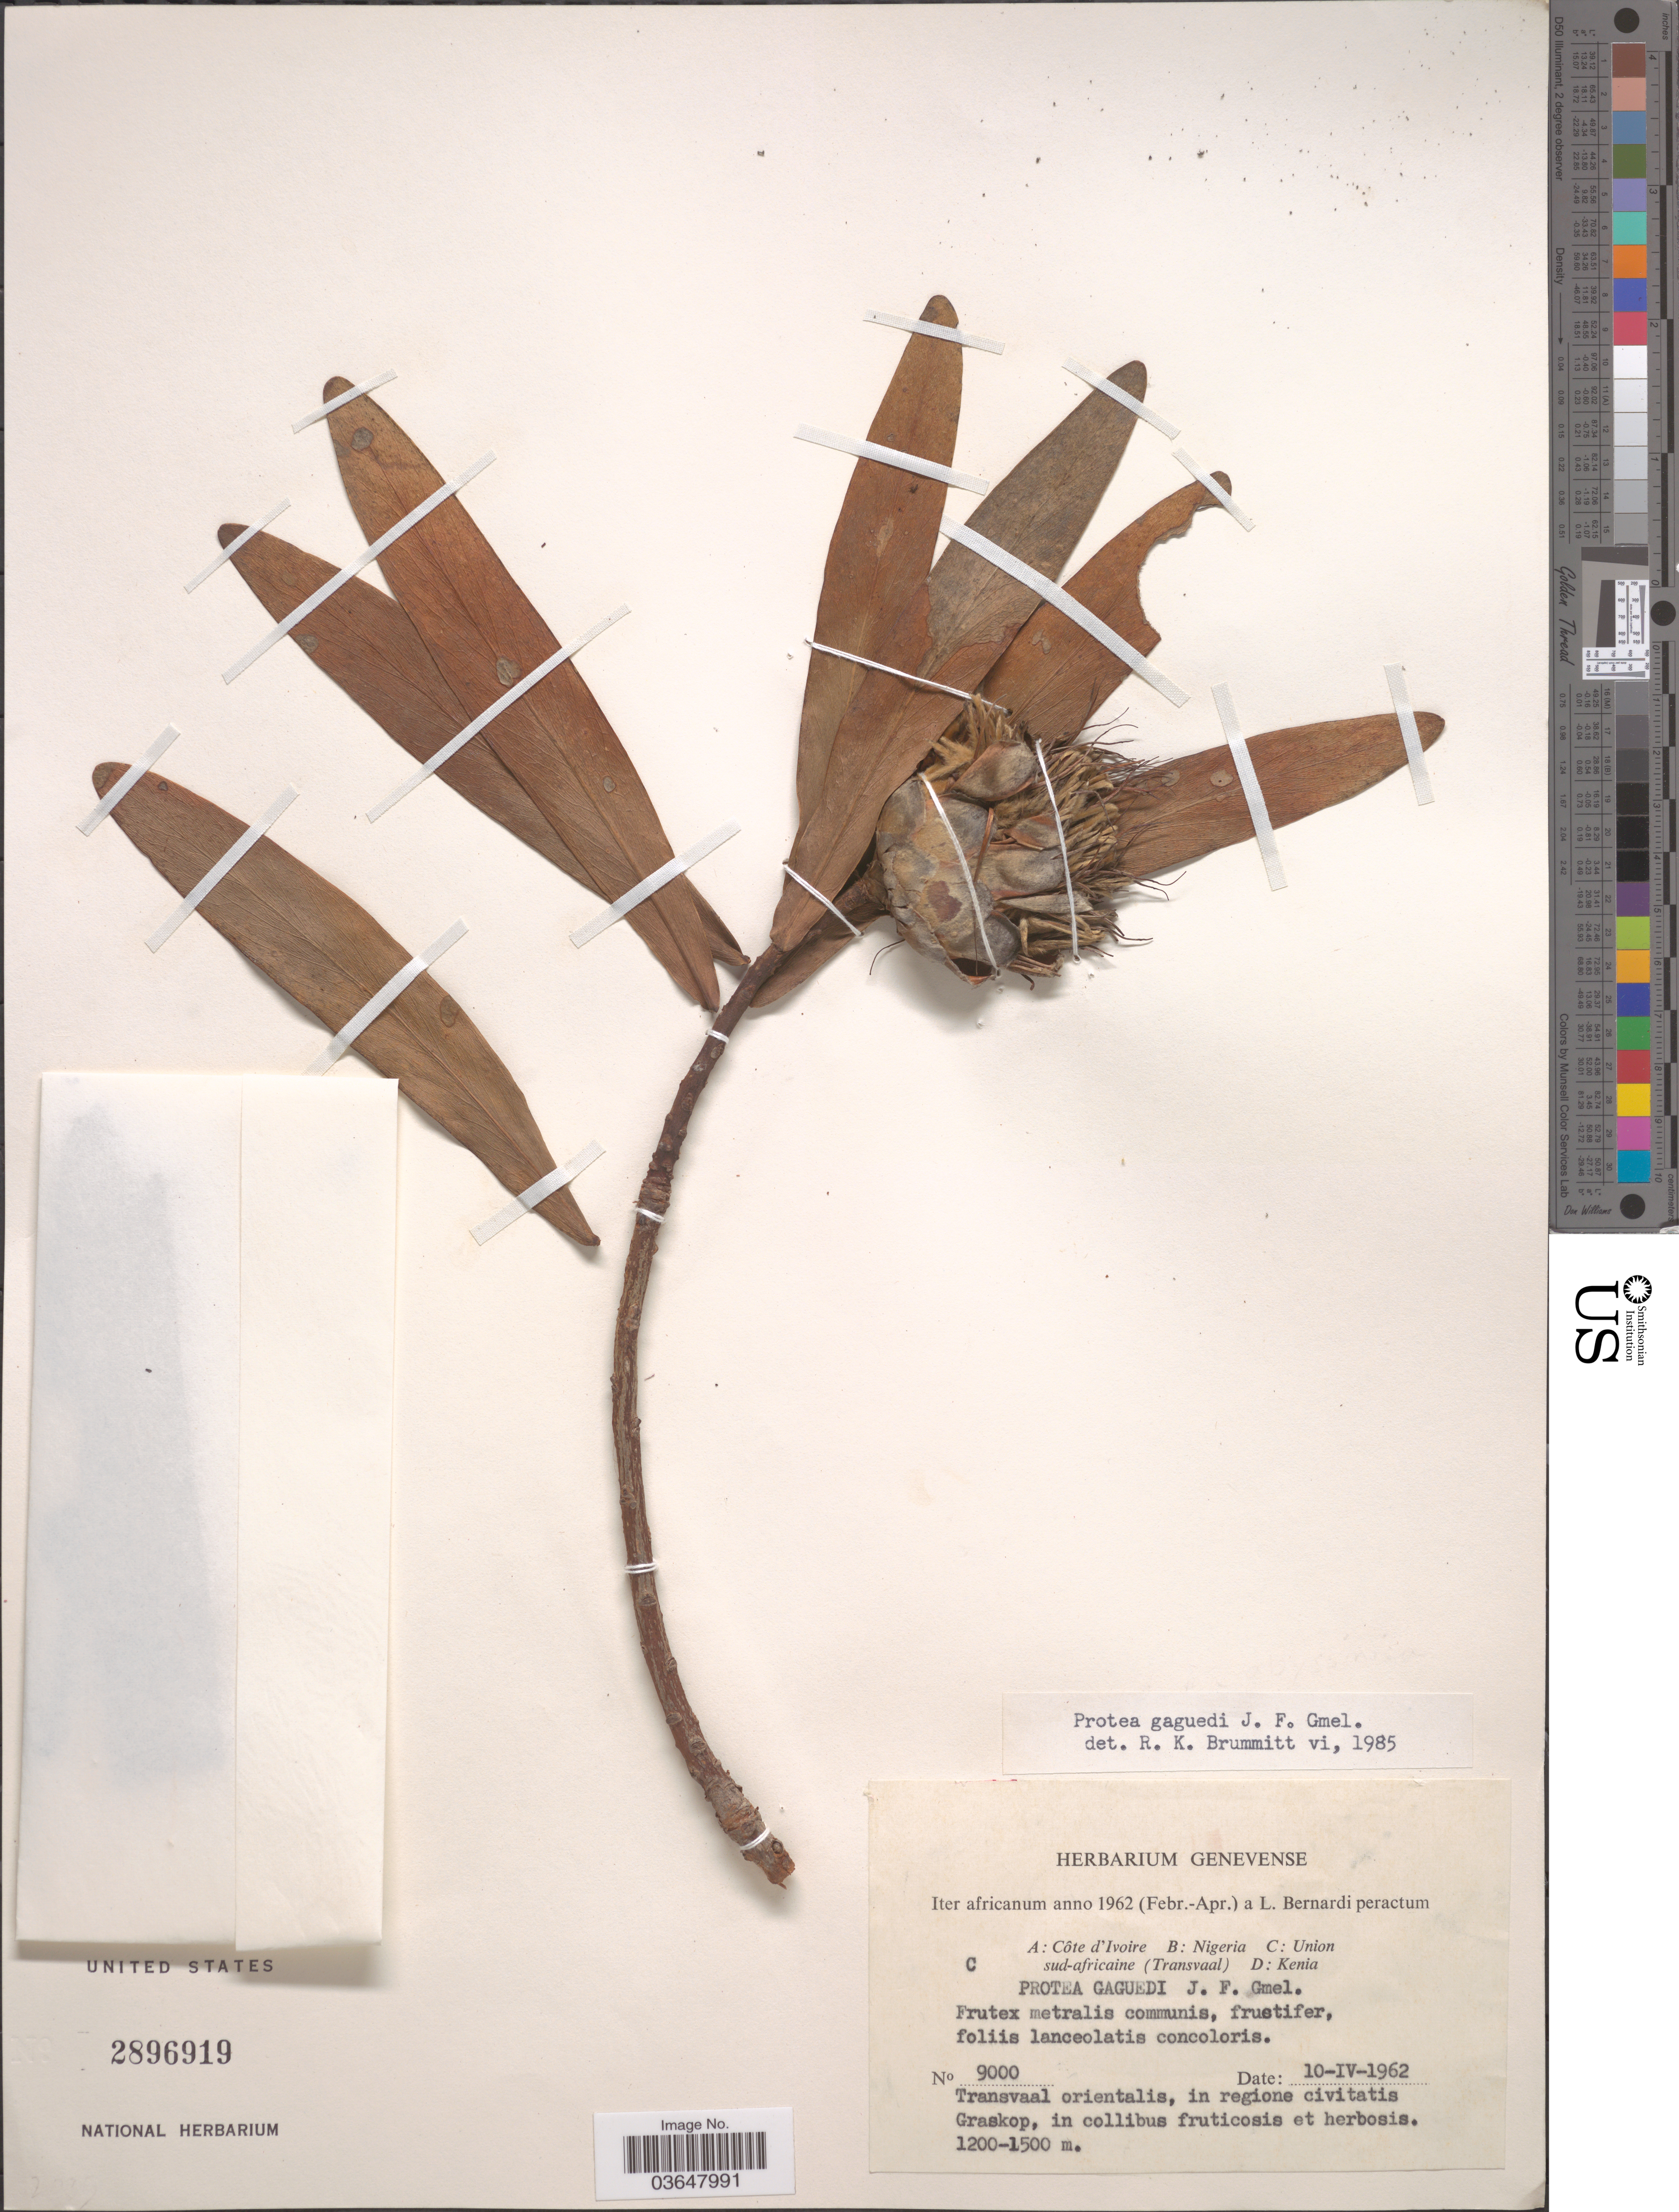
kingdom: Plantae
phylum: Tracheophyta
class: Magnoliopsida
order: Proteales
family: Proteaceae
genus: Protea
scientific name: Protea gaguedi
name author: J.F. Gmel.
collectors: L. Bernardi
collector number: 9000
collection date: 1962-04-10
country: South Africa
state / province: Mpumalanga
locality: Union sud-africaine (Transvaal). Transvaal orientalis, in regione civitatis Graskop.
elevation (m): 1200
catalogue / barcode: US 2896919